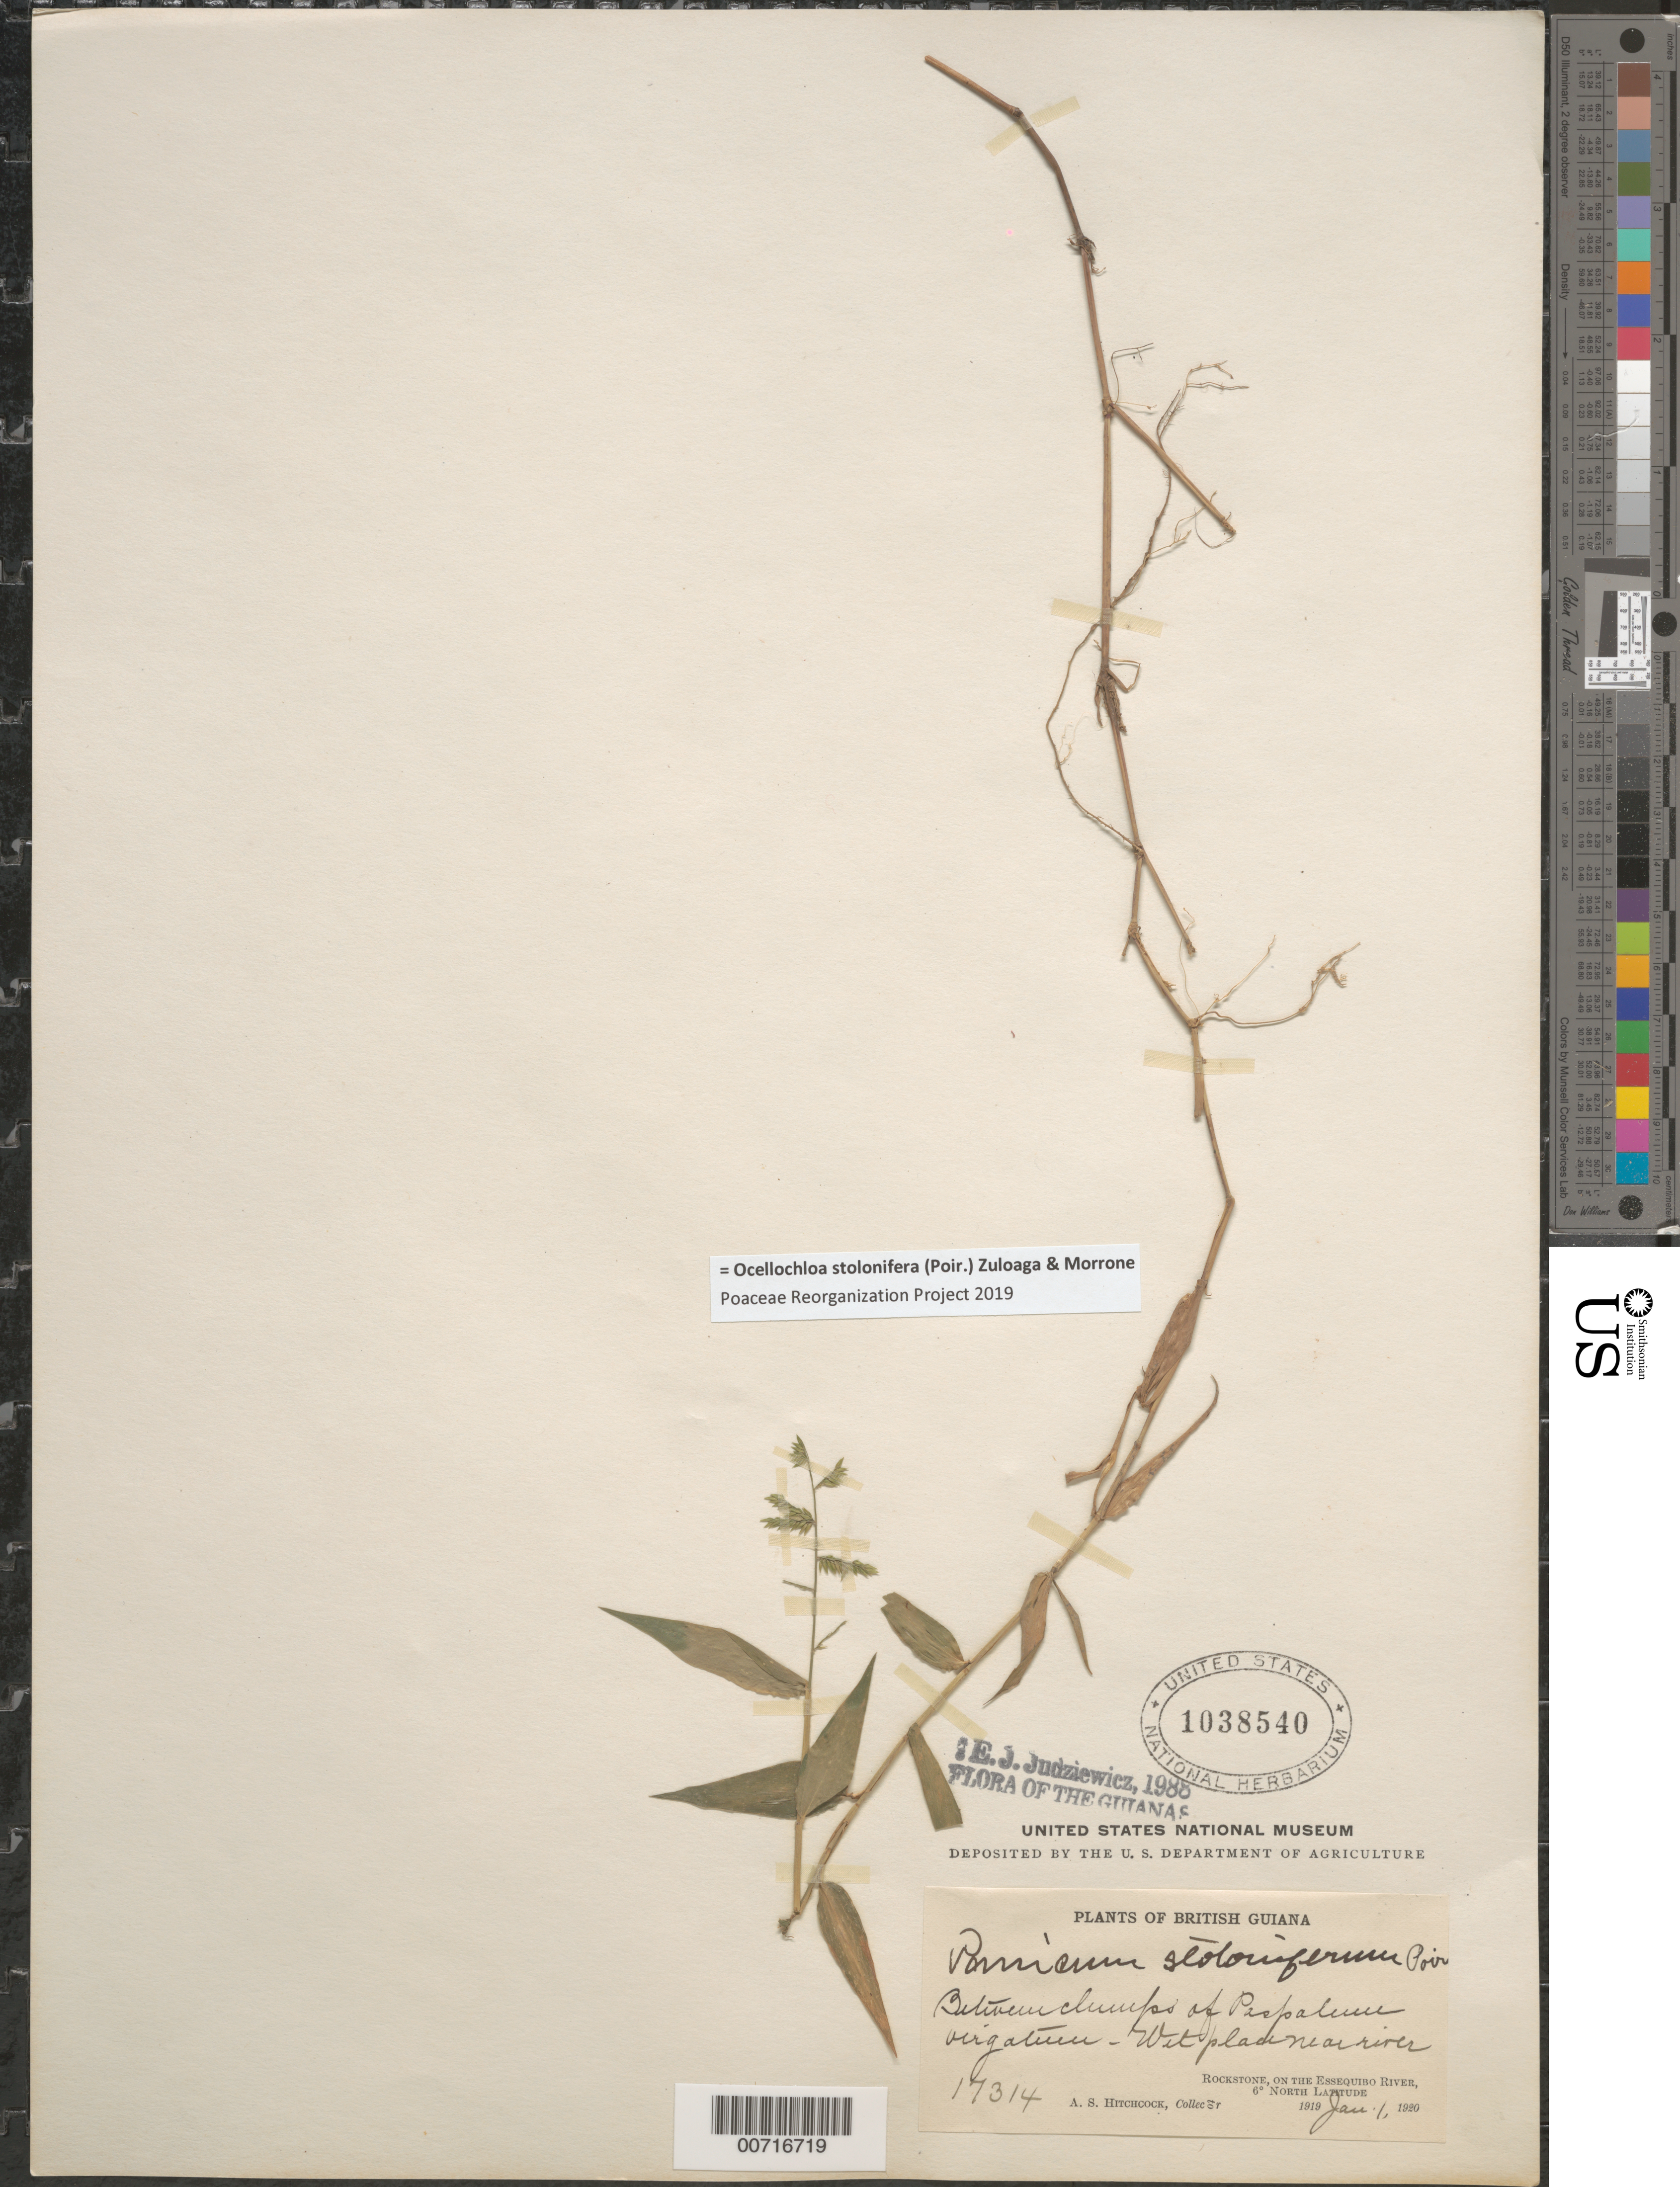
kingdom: Plantae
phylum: Tracheophyta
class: Liliopsida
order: Poales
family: Poaceae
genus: Panicum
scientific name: Panicum stoloniferum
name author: Poir.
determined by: Judziewicz, E. J.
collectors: A. S. Hitchcock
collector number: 17314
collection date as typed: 31-Dec-19 to 1-Jan-20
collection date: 1919-12-31/1920-01-01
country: Guyana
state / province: U. Demerara-Berbice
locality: Rockstone, on the Essequibo River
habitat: Between clumps of Paspalum virgatum; wet places near river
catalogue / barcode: US 1038540